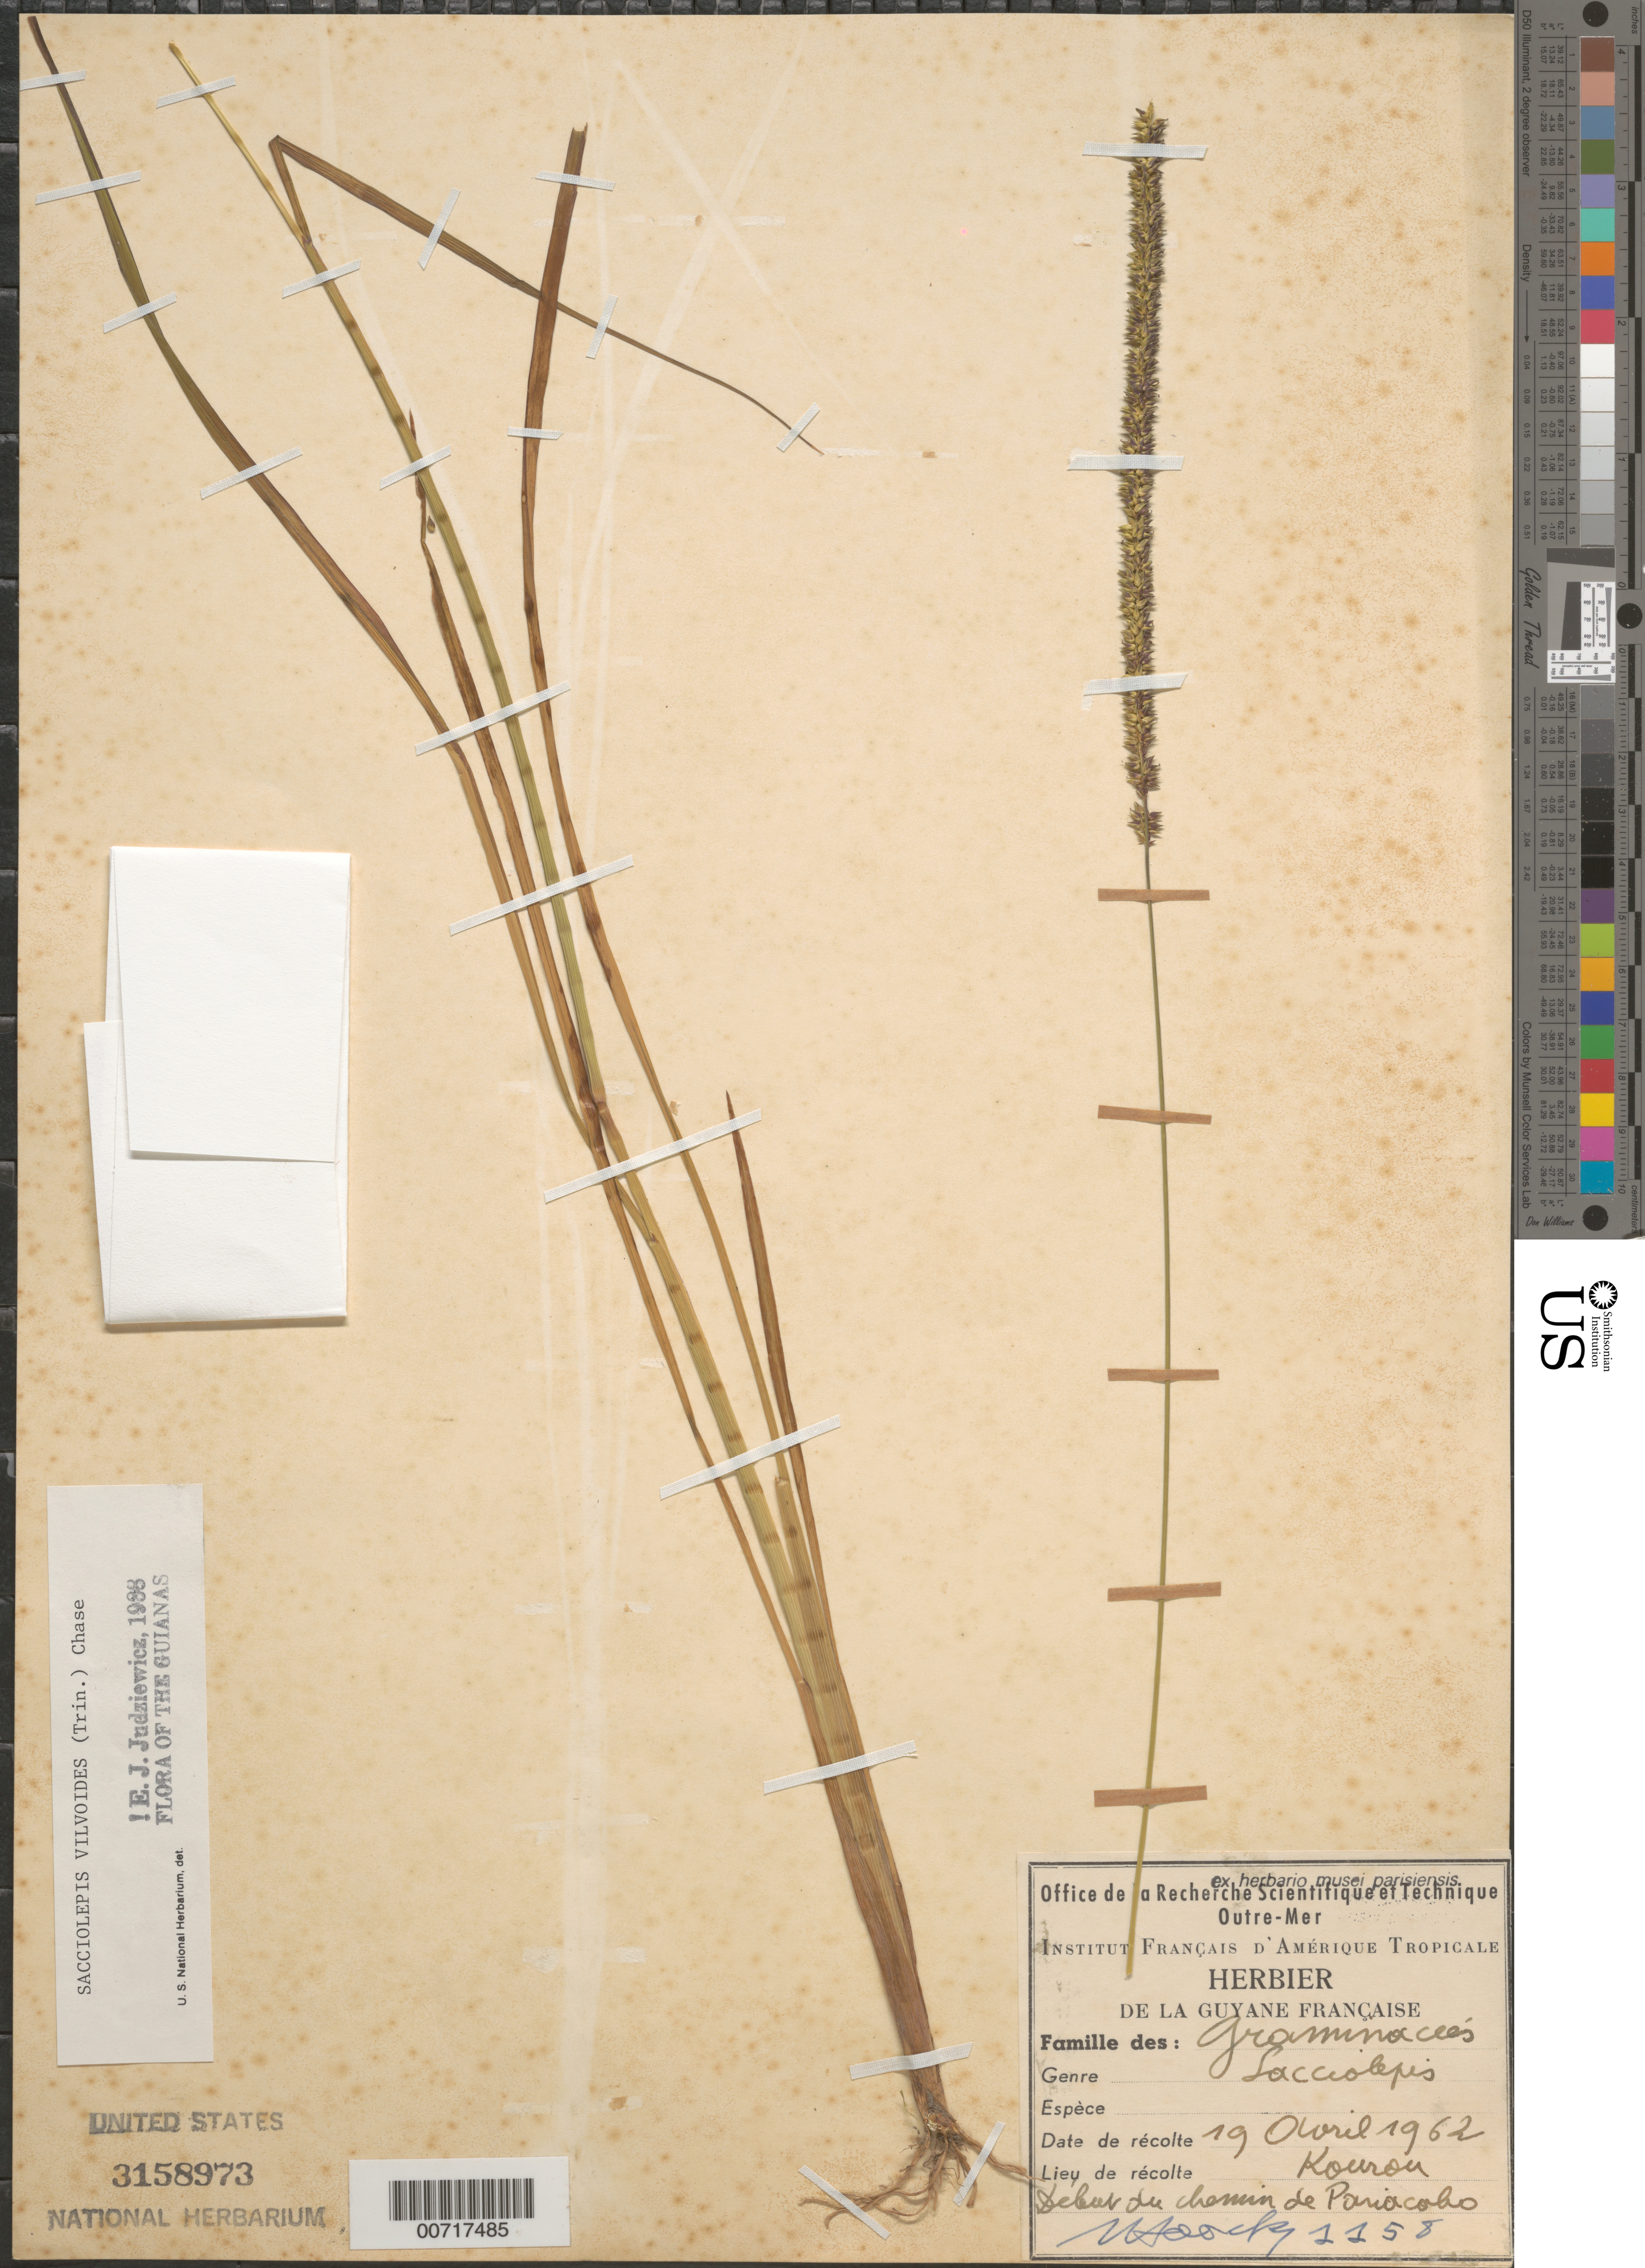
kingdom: Plantae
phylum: Tracheophyta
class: Liliopsida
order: Poales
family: Poaceae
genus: Sacciolepis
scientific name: Sacciolepis vilvoides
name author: (Trin.) Chase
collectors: W. Soody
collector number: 1158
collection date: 1962-04-19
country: French Guiana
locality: Kourou Début du chemin de Pariacobo.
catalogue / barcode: US 3158973